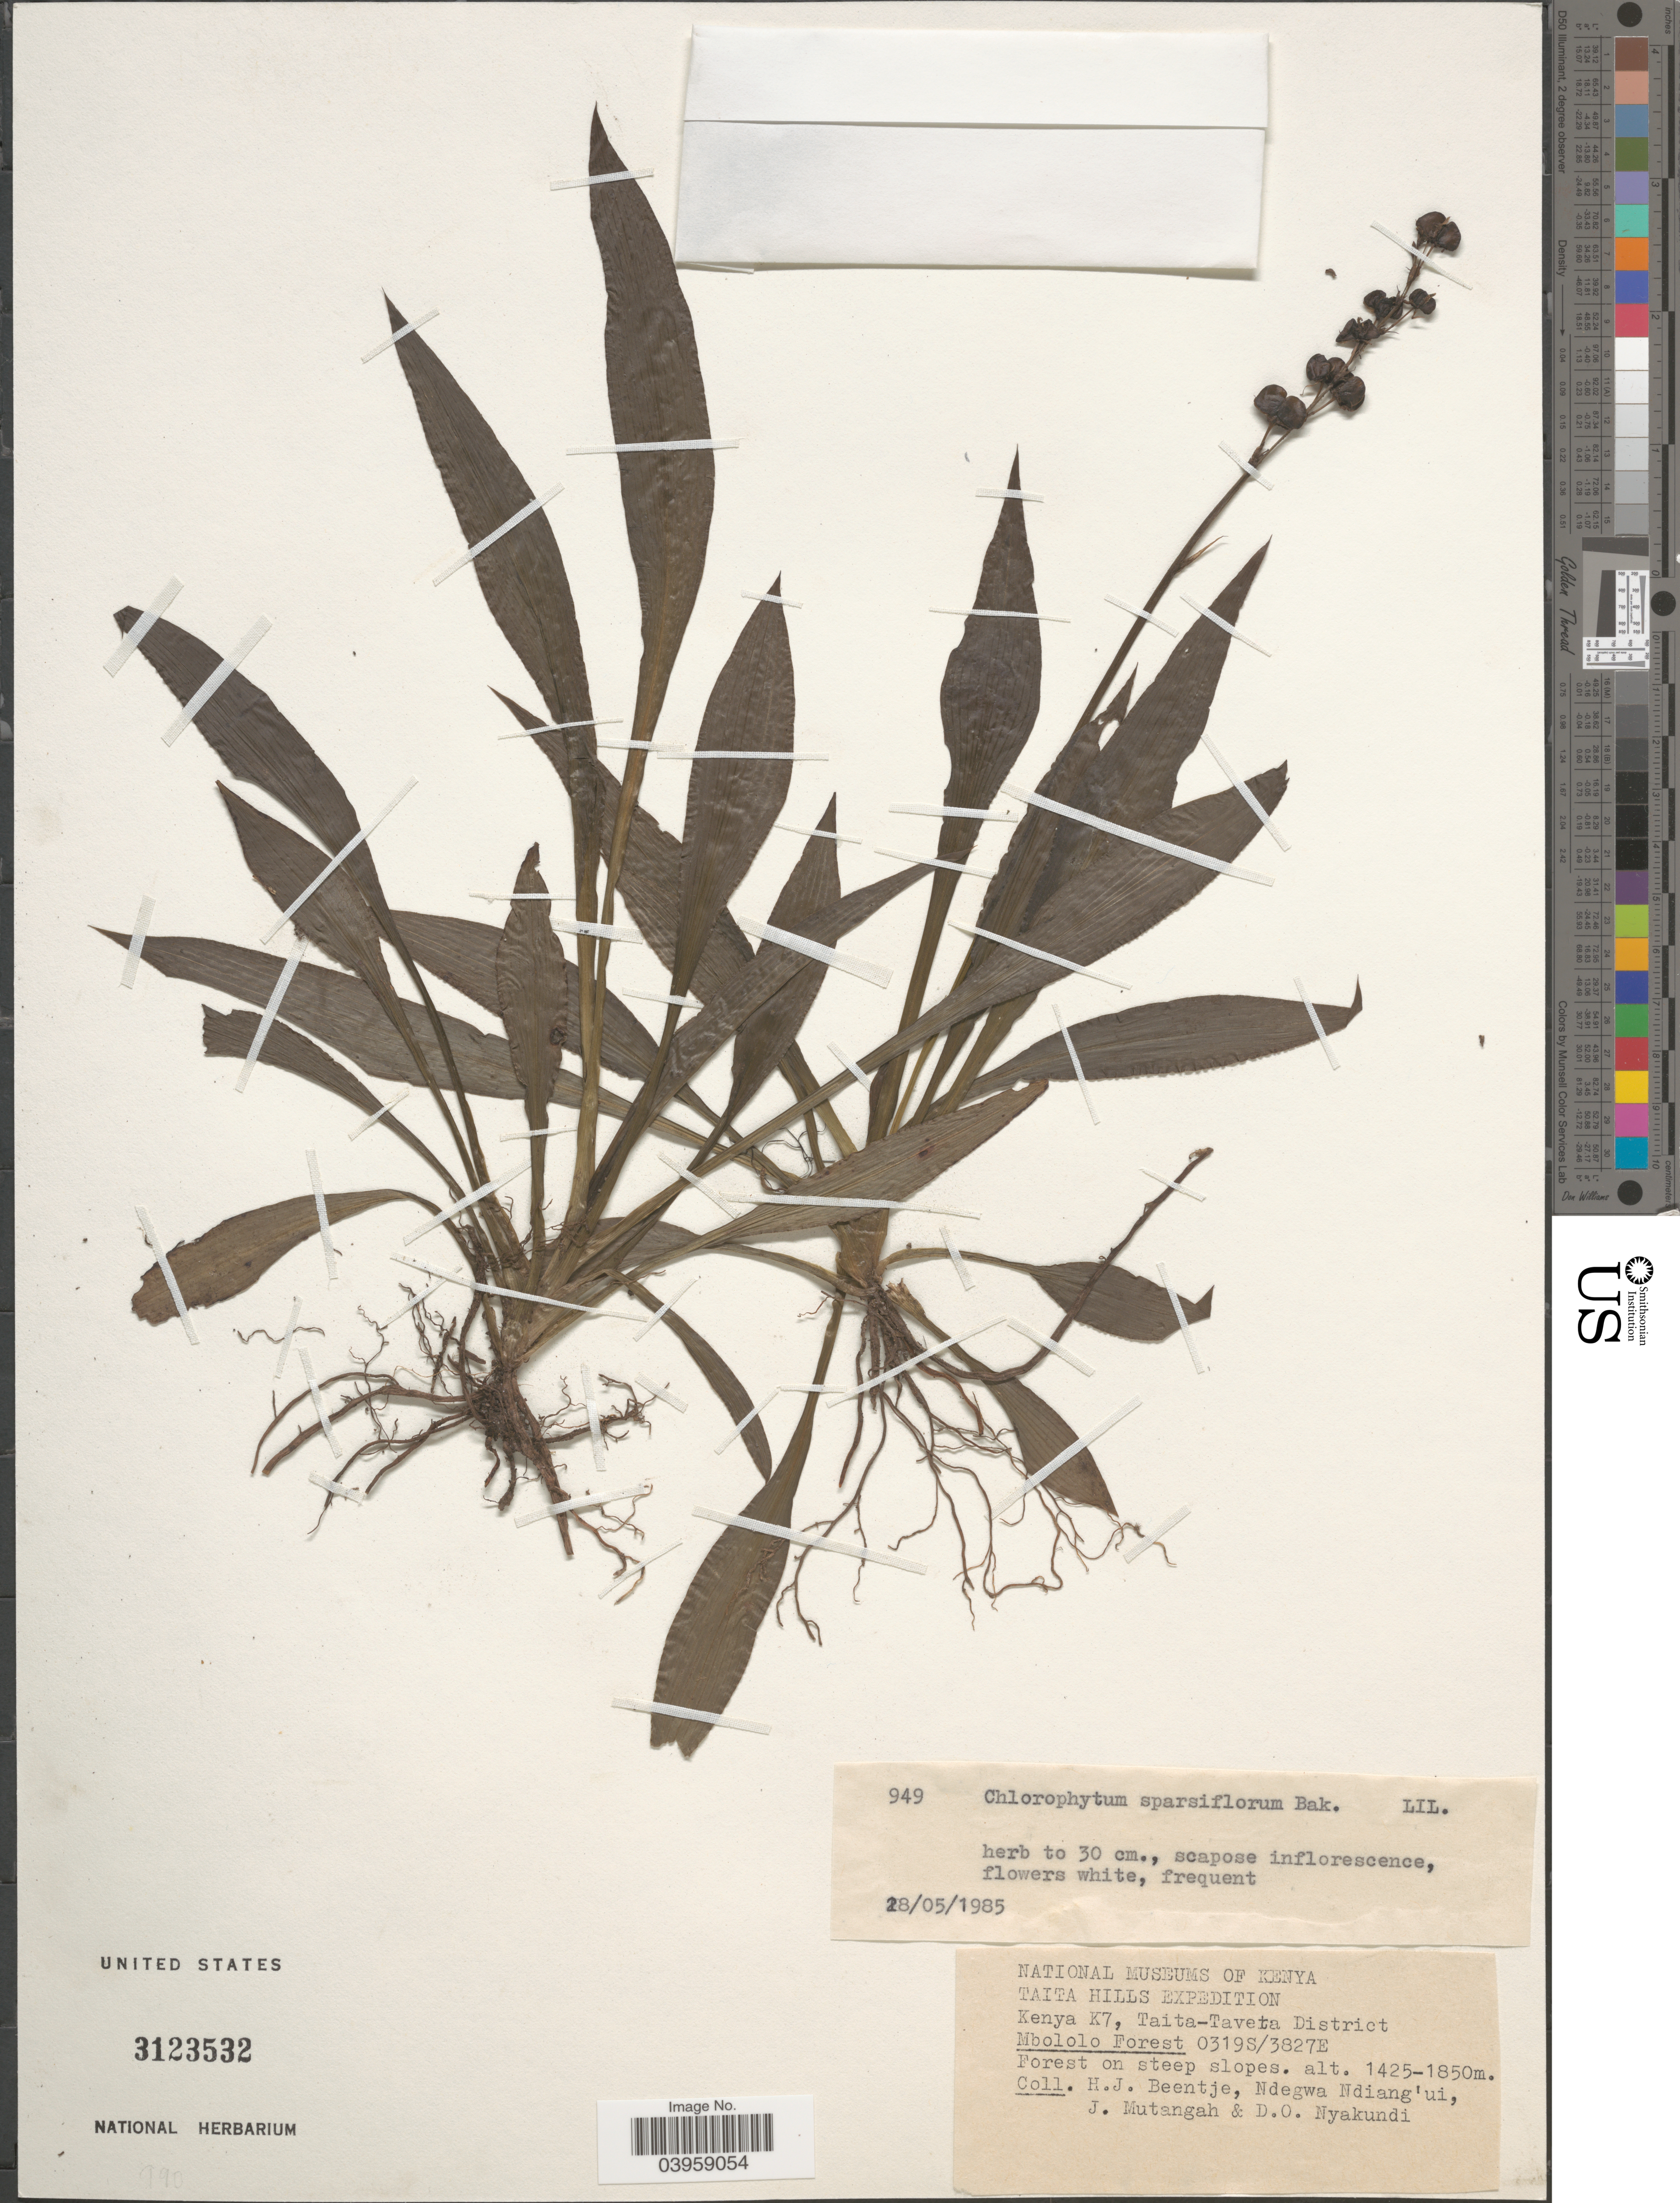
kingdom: Plantae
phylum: Tracheophyta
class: Liliopsida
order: Asparagales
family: Asparagaceae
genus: Chlorophytum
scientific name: Chlorophytum sparsiflorum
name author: Baker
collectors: H. J. Beentje, Ndegwa Ndiang'ui, J. Mutangah & D. Nyakundi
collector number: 949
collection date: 1985-05-28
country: Kenya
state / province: Taita Taveta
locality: Kenya K7, Taita-Taveta District. Mbololo Forest.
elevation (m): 1425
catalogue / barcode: US 3123532